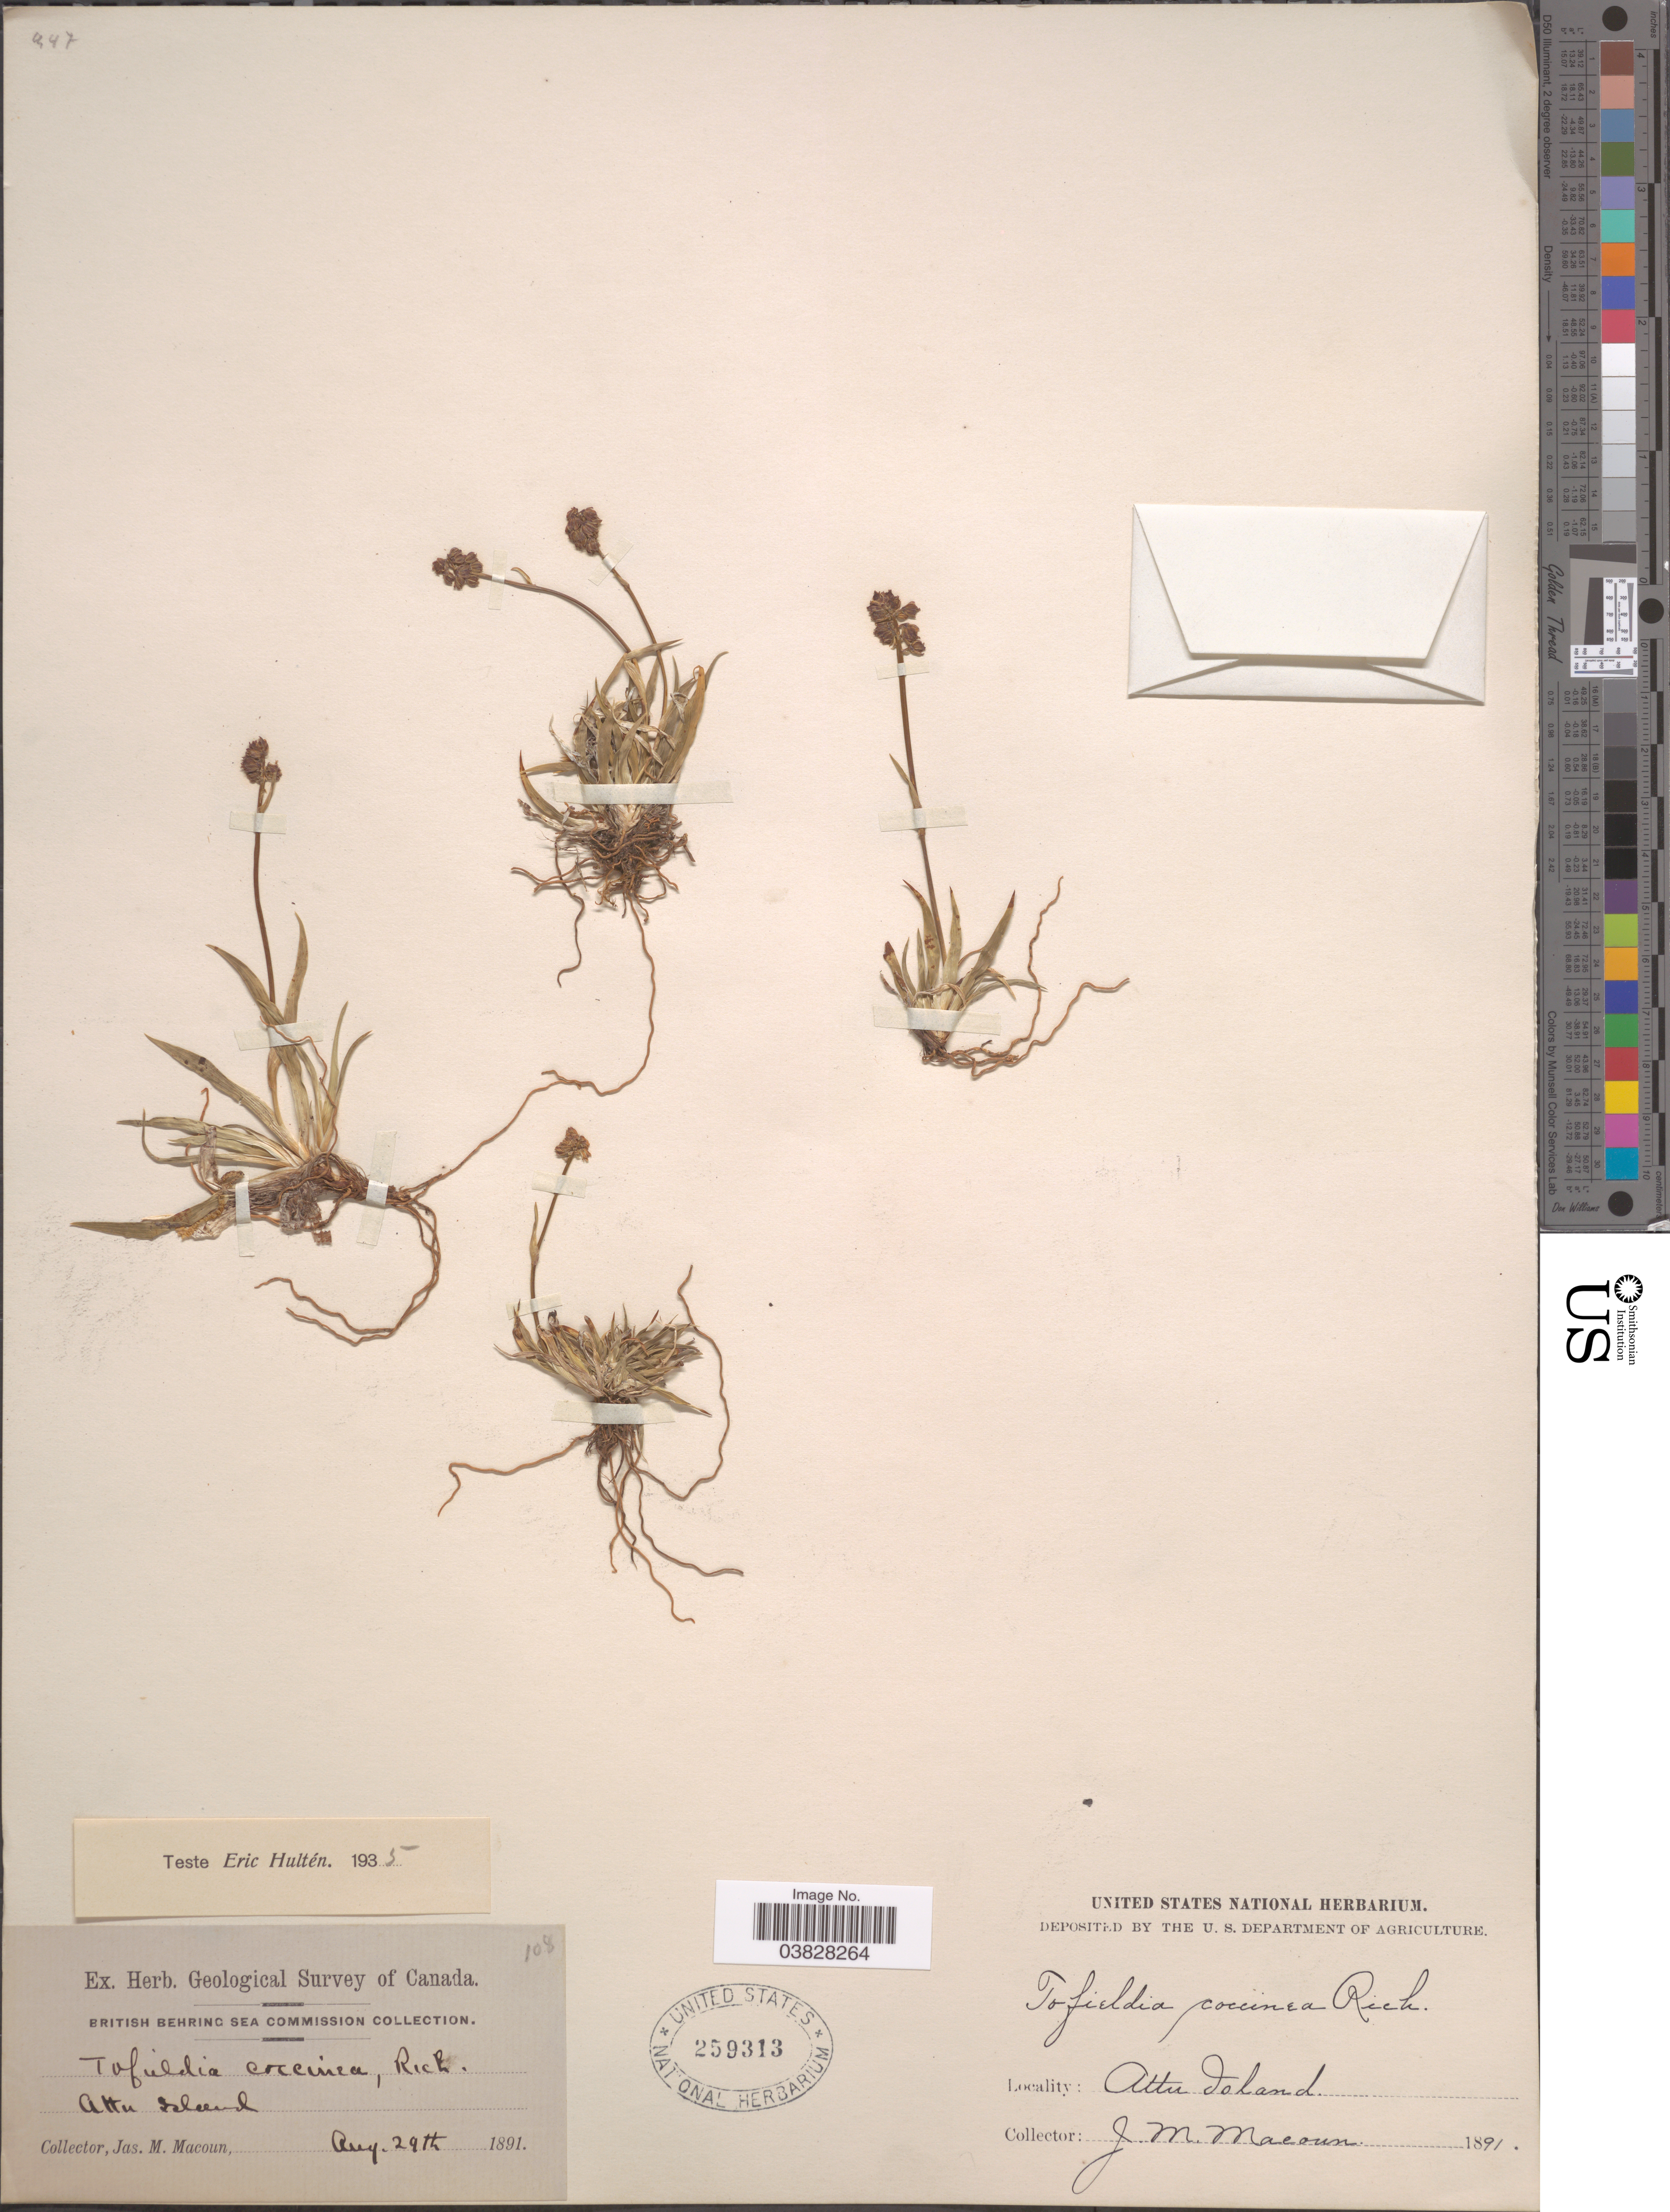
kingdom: Plantae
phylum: Tracheophyta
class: Liliopsida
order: Alismatales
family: Tofieldiaceae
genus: Tofieldia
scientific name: Tofieldia coccinea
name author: Richardson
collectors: J. M. Macoun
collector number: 108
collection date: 1891-08-29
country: United States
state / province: Alaska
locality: Attu Island.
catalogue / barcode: US 259313